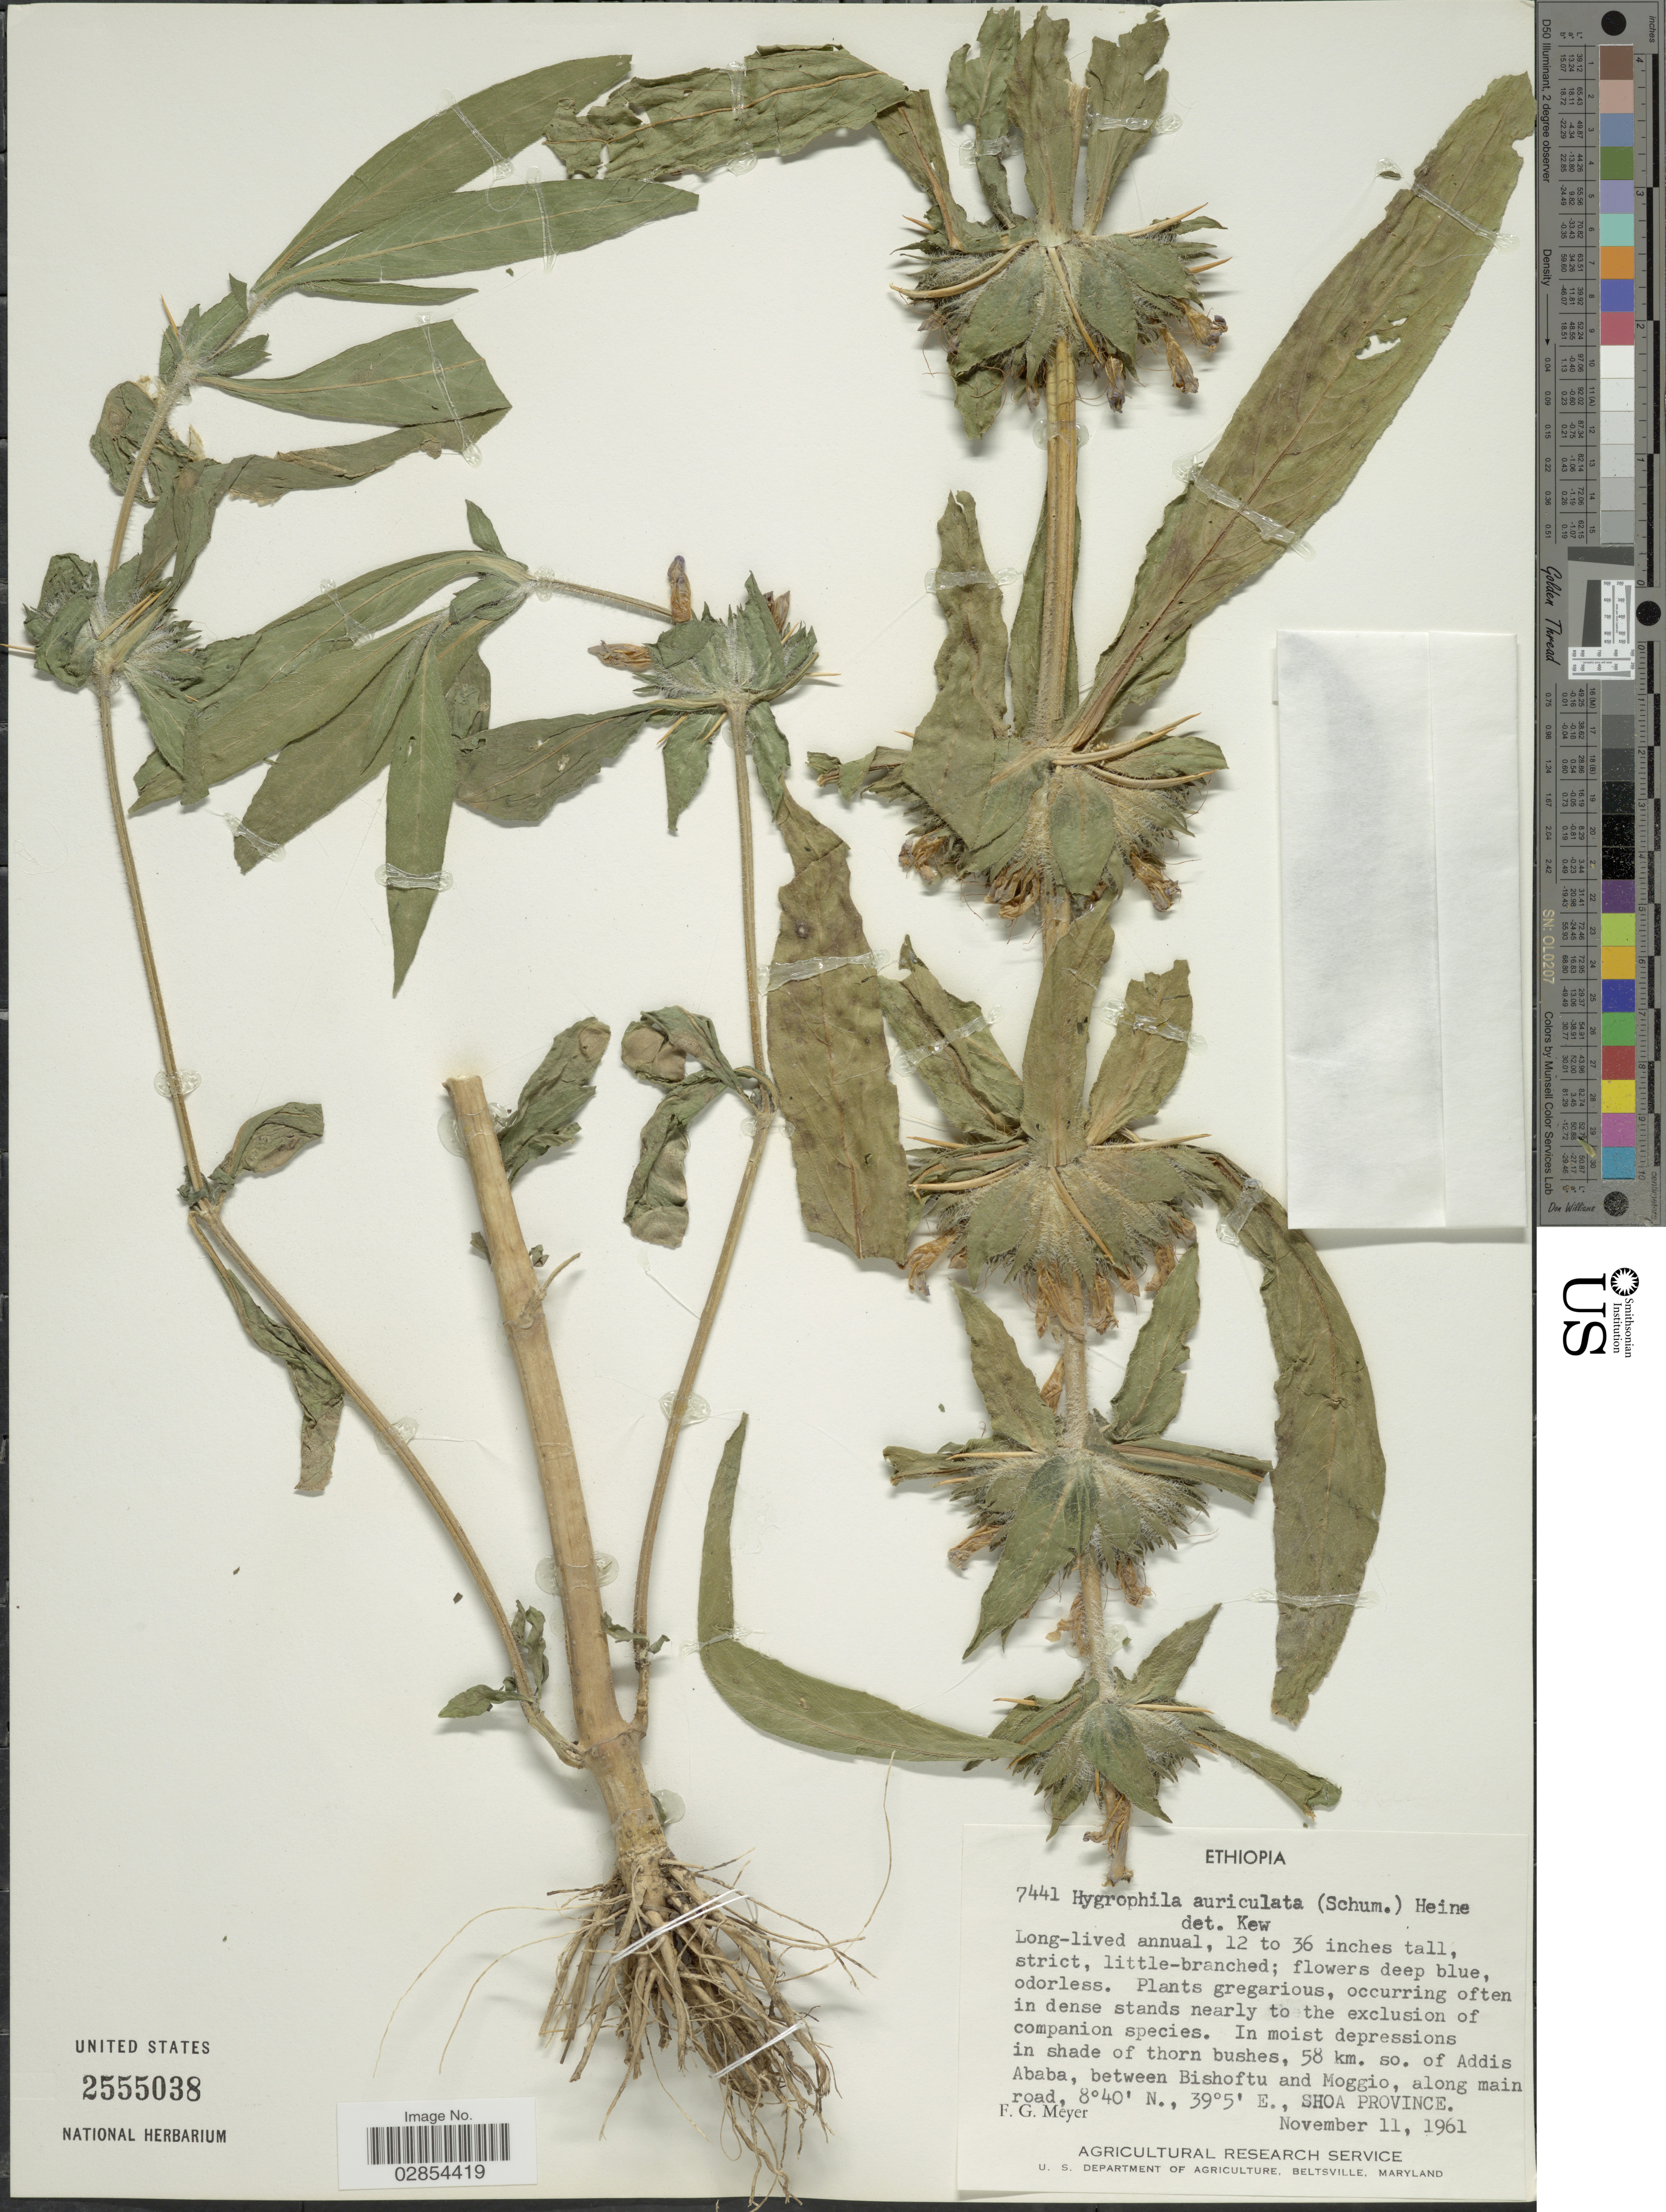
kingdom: Plantae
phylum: Tracheophyta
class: Magnoliopsida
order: Lamiales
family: Acanthaceae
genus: Hygrophila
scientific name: Hygrophila auriculata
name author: (Schumach.) Heine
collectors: F. G. Meyer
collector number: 7441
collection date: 1961-11-11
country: Ethiopia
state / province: Addis Ababa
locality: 58 km. so. of Addis Ababa, between Bishoftu and Moggio, along main road, Shoa Province.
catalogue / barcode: US 2555038